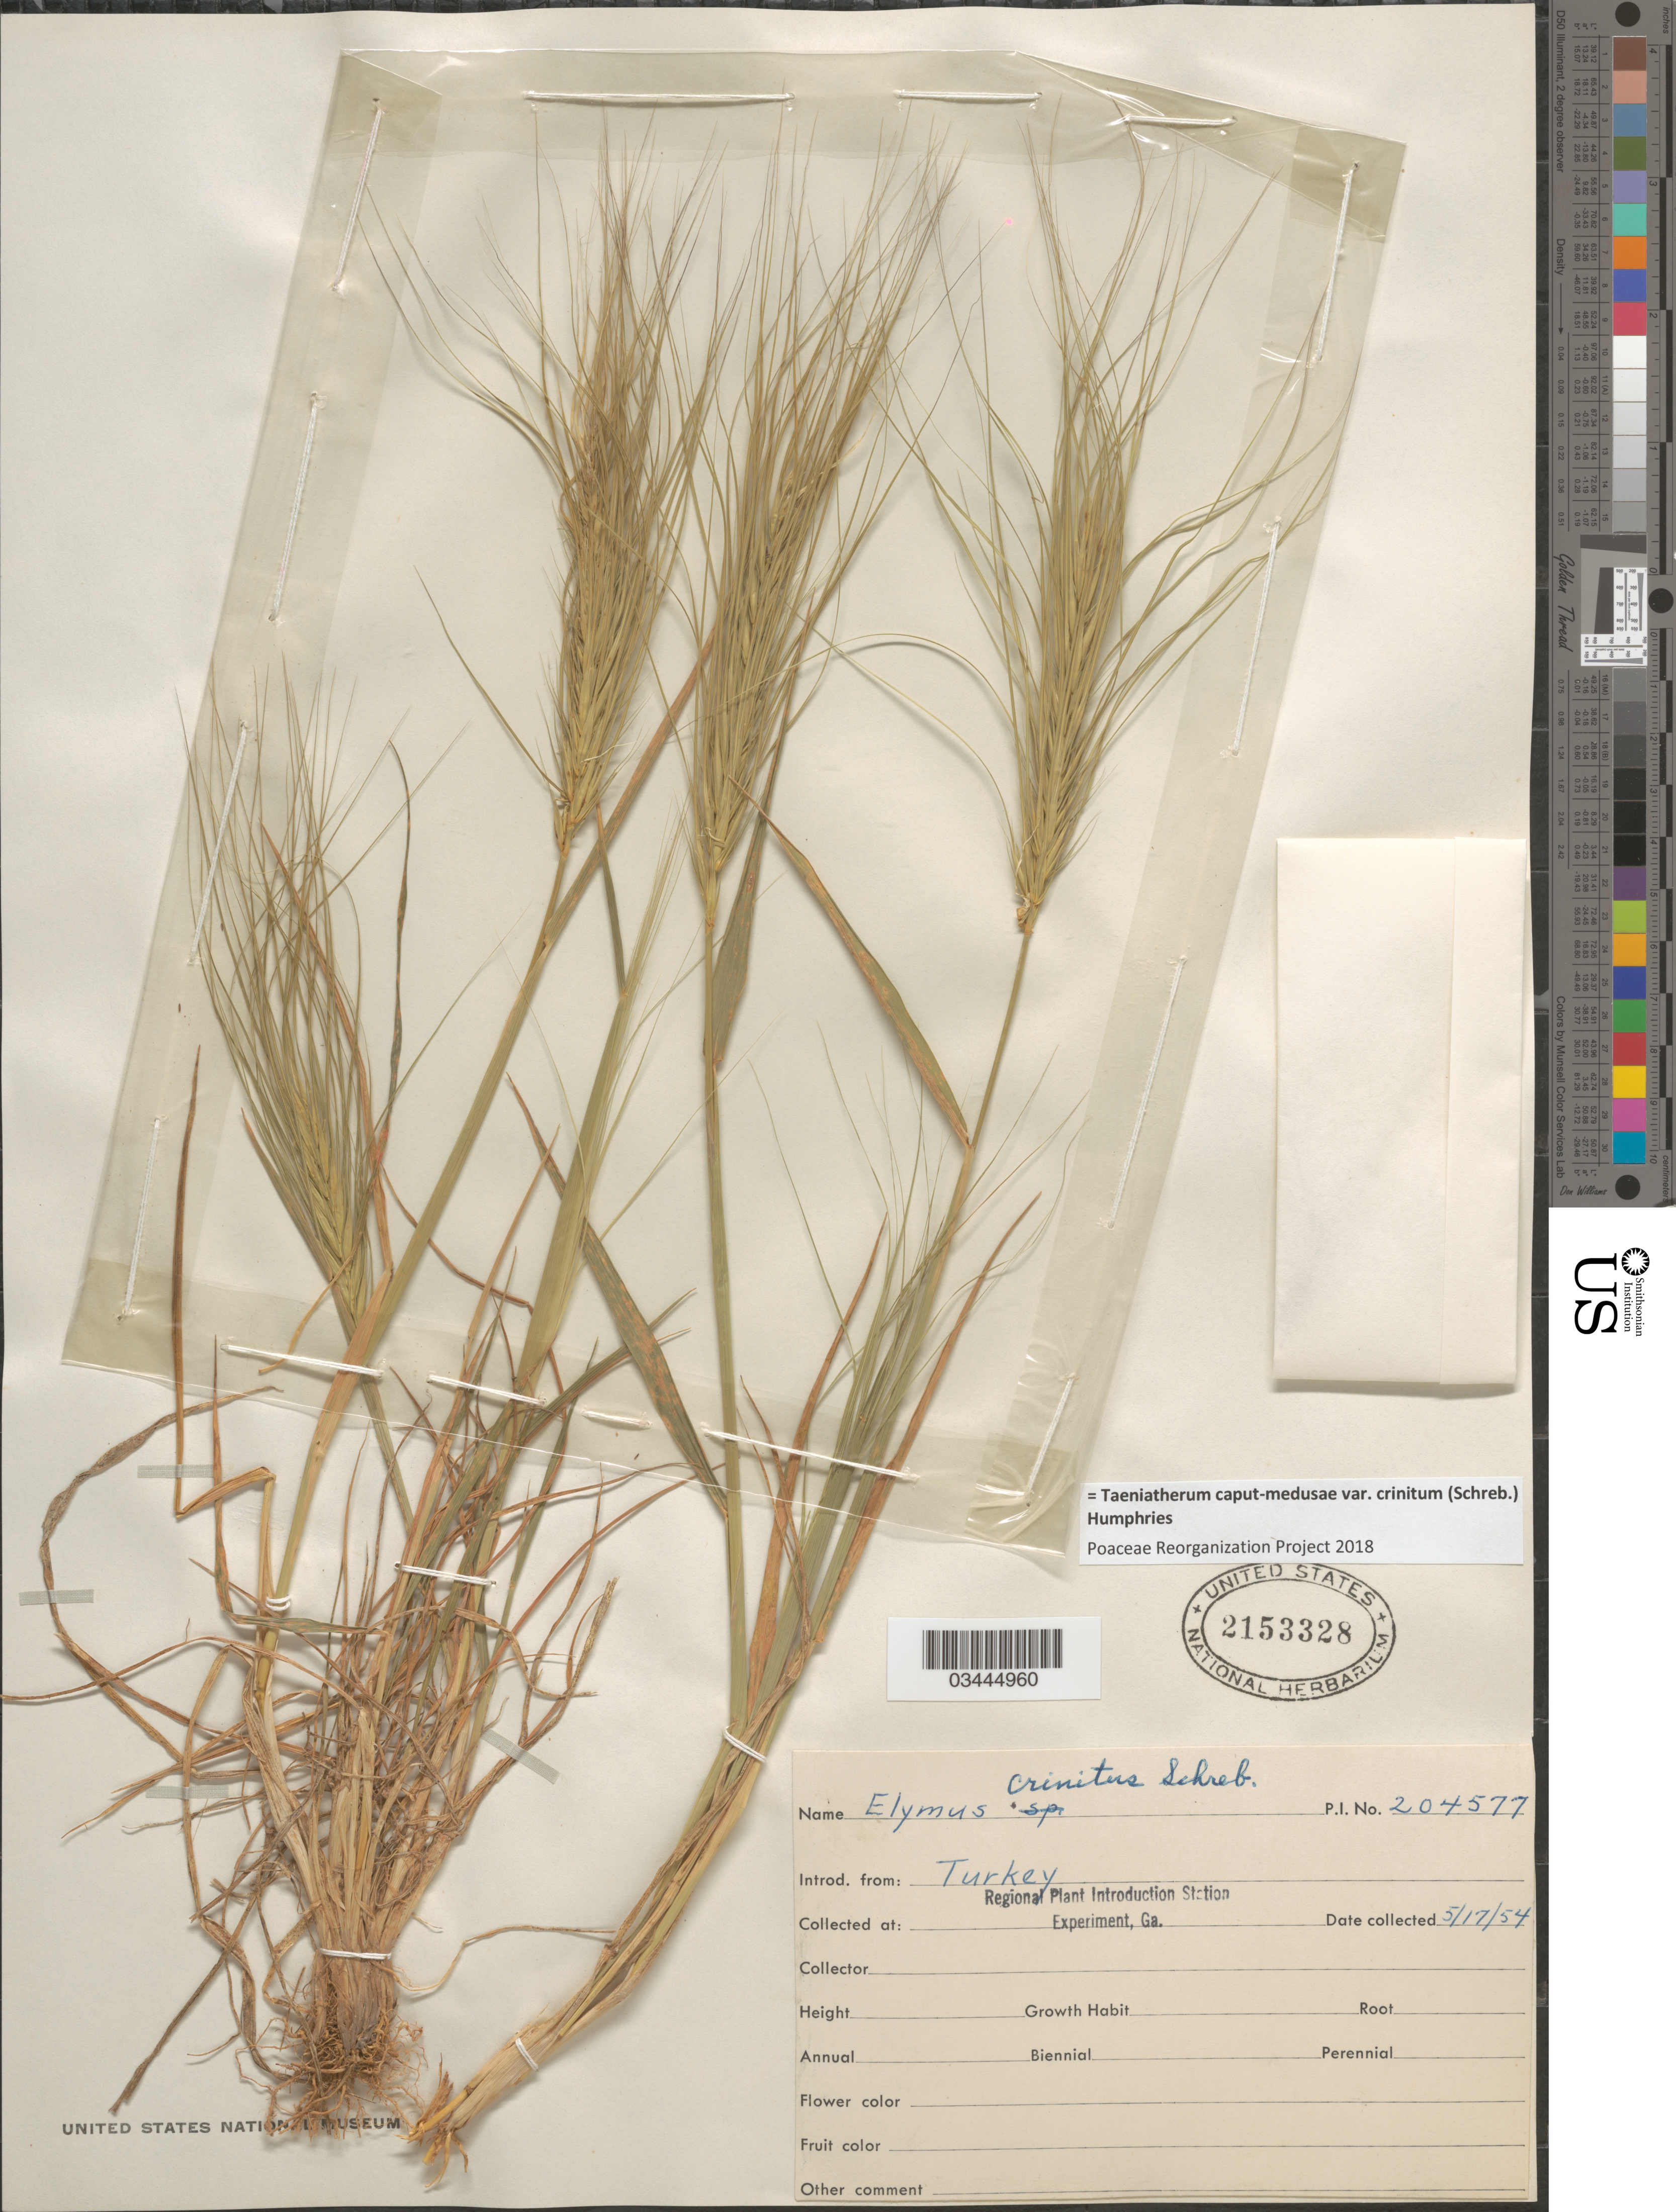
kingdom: Plantae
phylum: Tracheophyta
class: Liliopsida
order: Poales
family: Poaceae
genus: Taeniatherum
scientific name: Taeniatherum caput-medusae var. crinitum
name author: (Schreb.) Humphries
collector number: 204577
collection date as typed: Transcribed d/m/y: 17/5/54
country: United States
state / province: Georgia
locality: Regional Plant Introduction Station Experiment.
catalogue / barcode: US 2153328